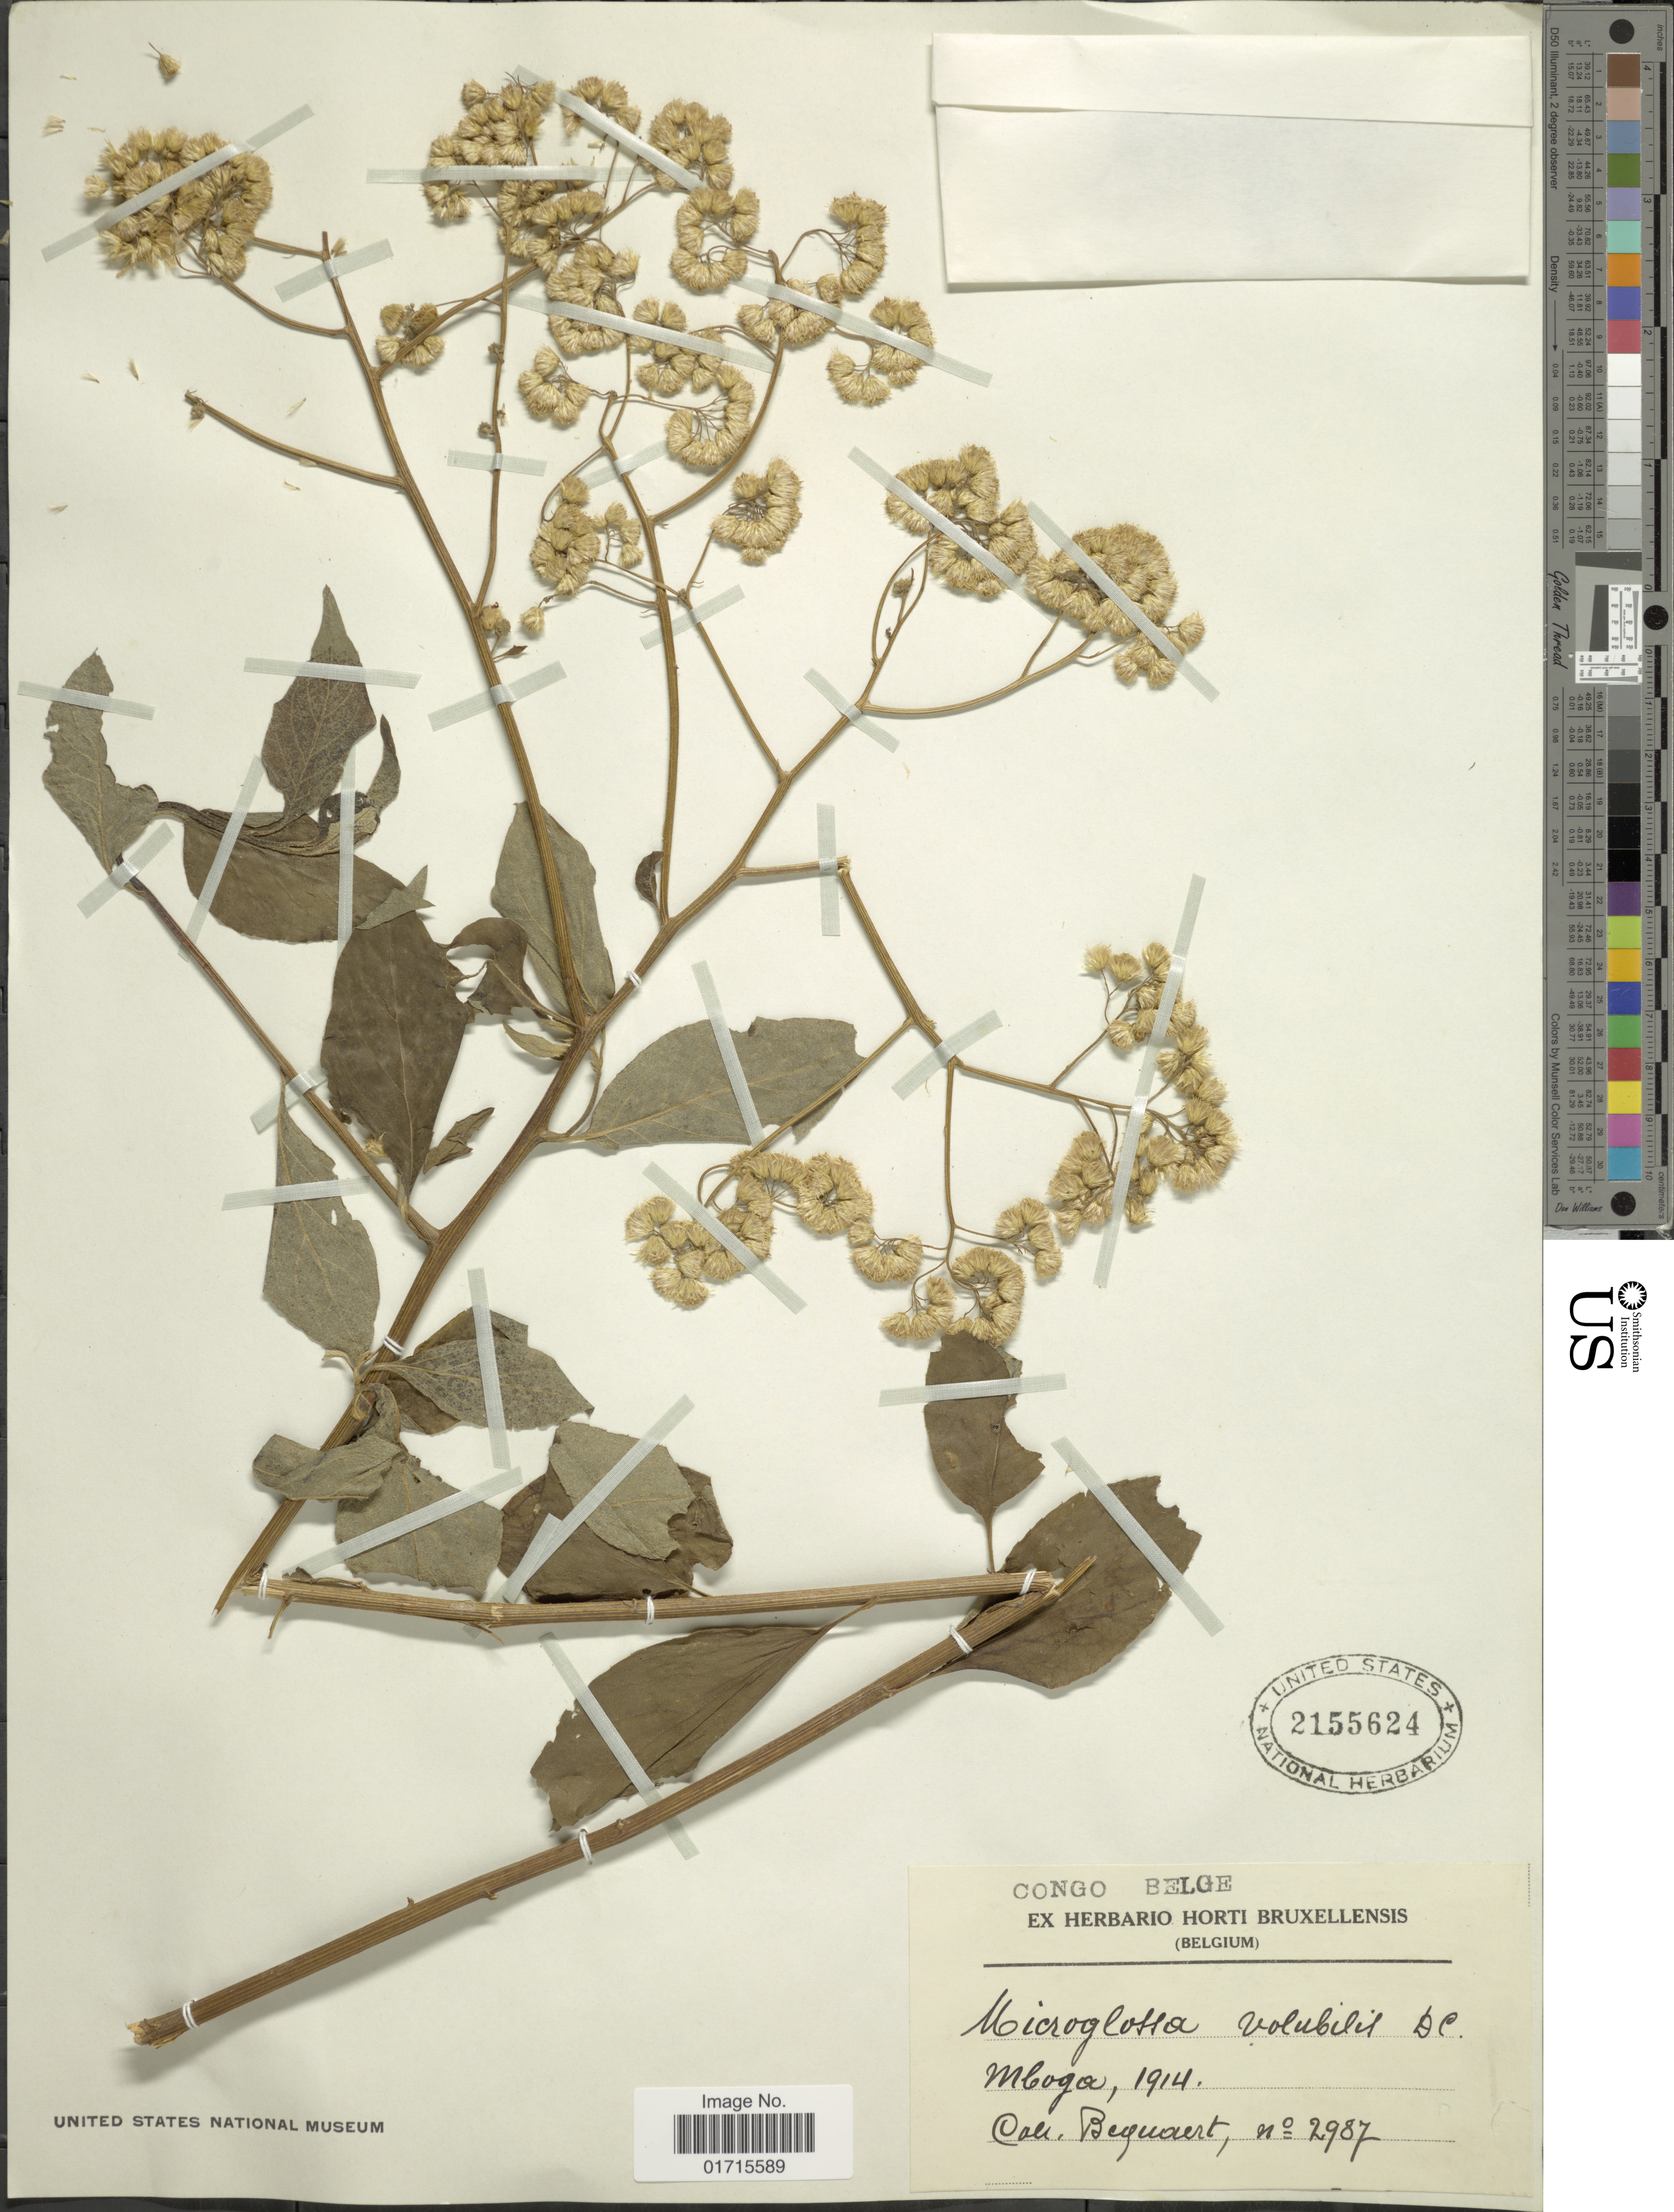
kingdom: Plantae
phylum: Tracheophyta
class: Magnoliopsida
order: Asterales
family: Asteraceae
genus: Microglossa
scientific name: Microglossa volubilis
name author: DC.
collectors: W. Beeby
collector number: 2987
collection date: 1914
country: Congo, Democratic Republic of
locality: Congo Belge. Mboga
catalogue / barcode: US 2155624